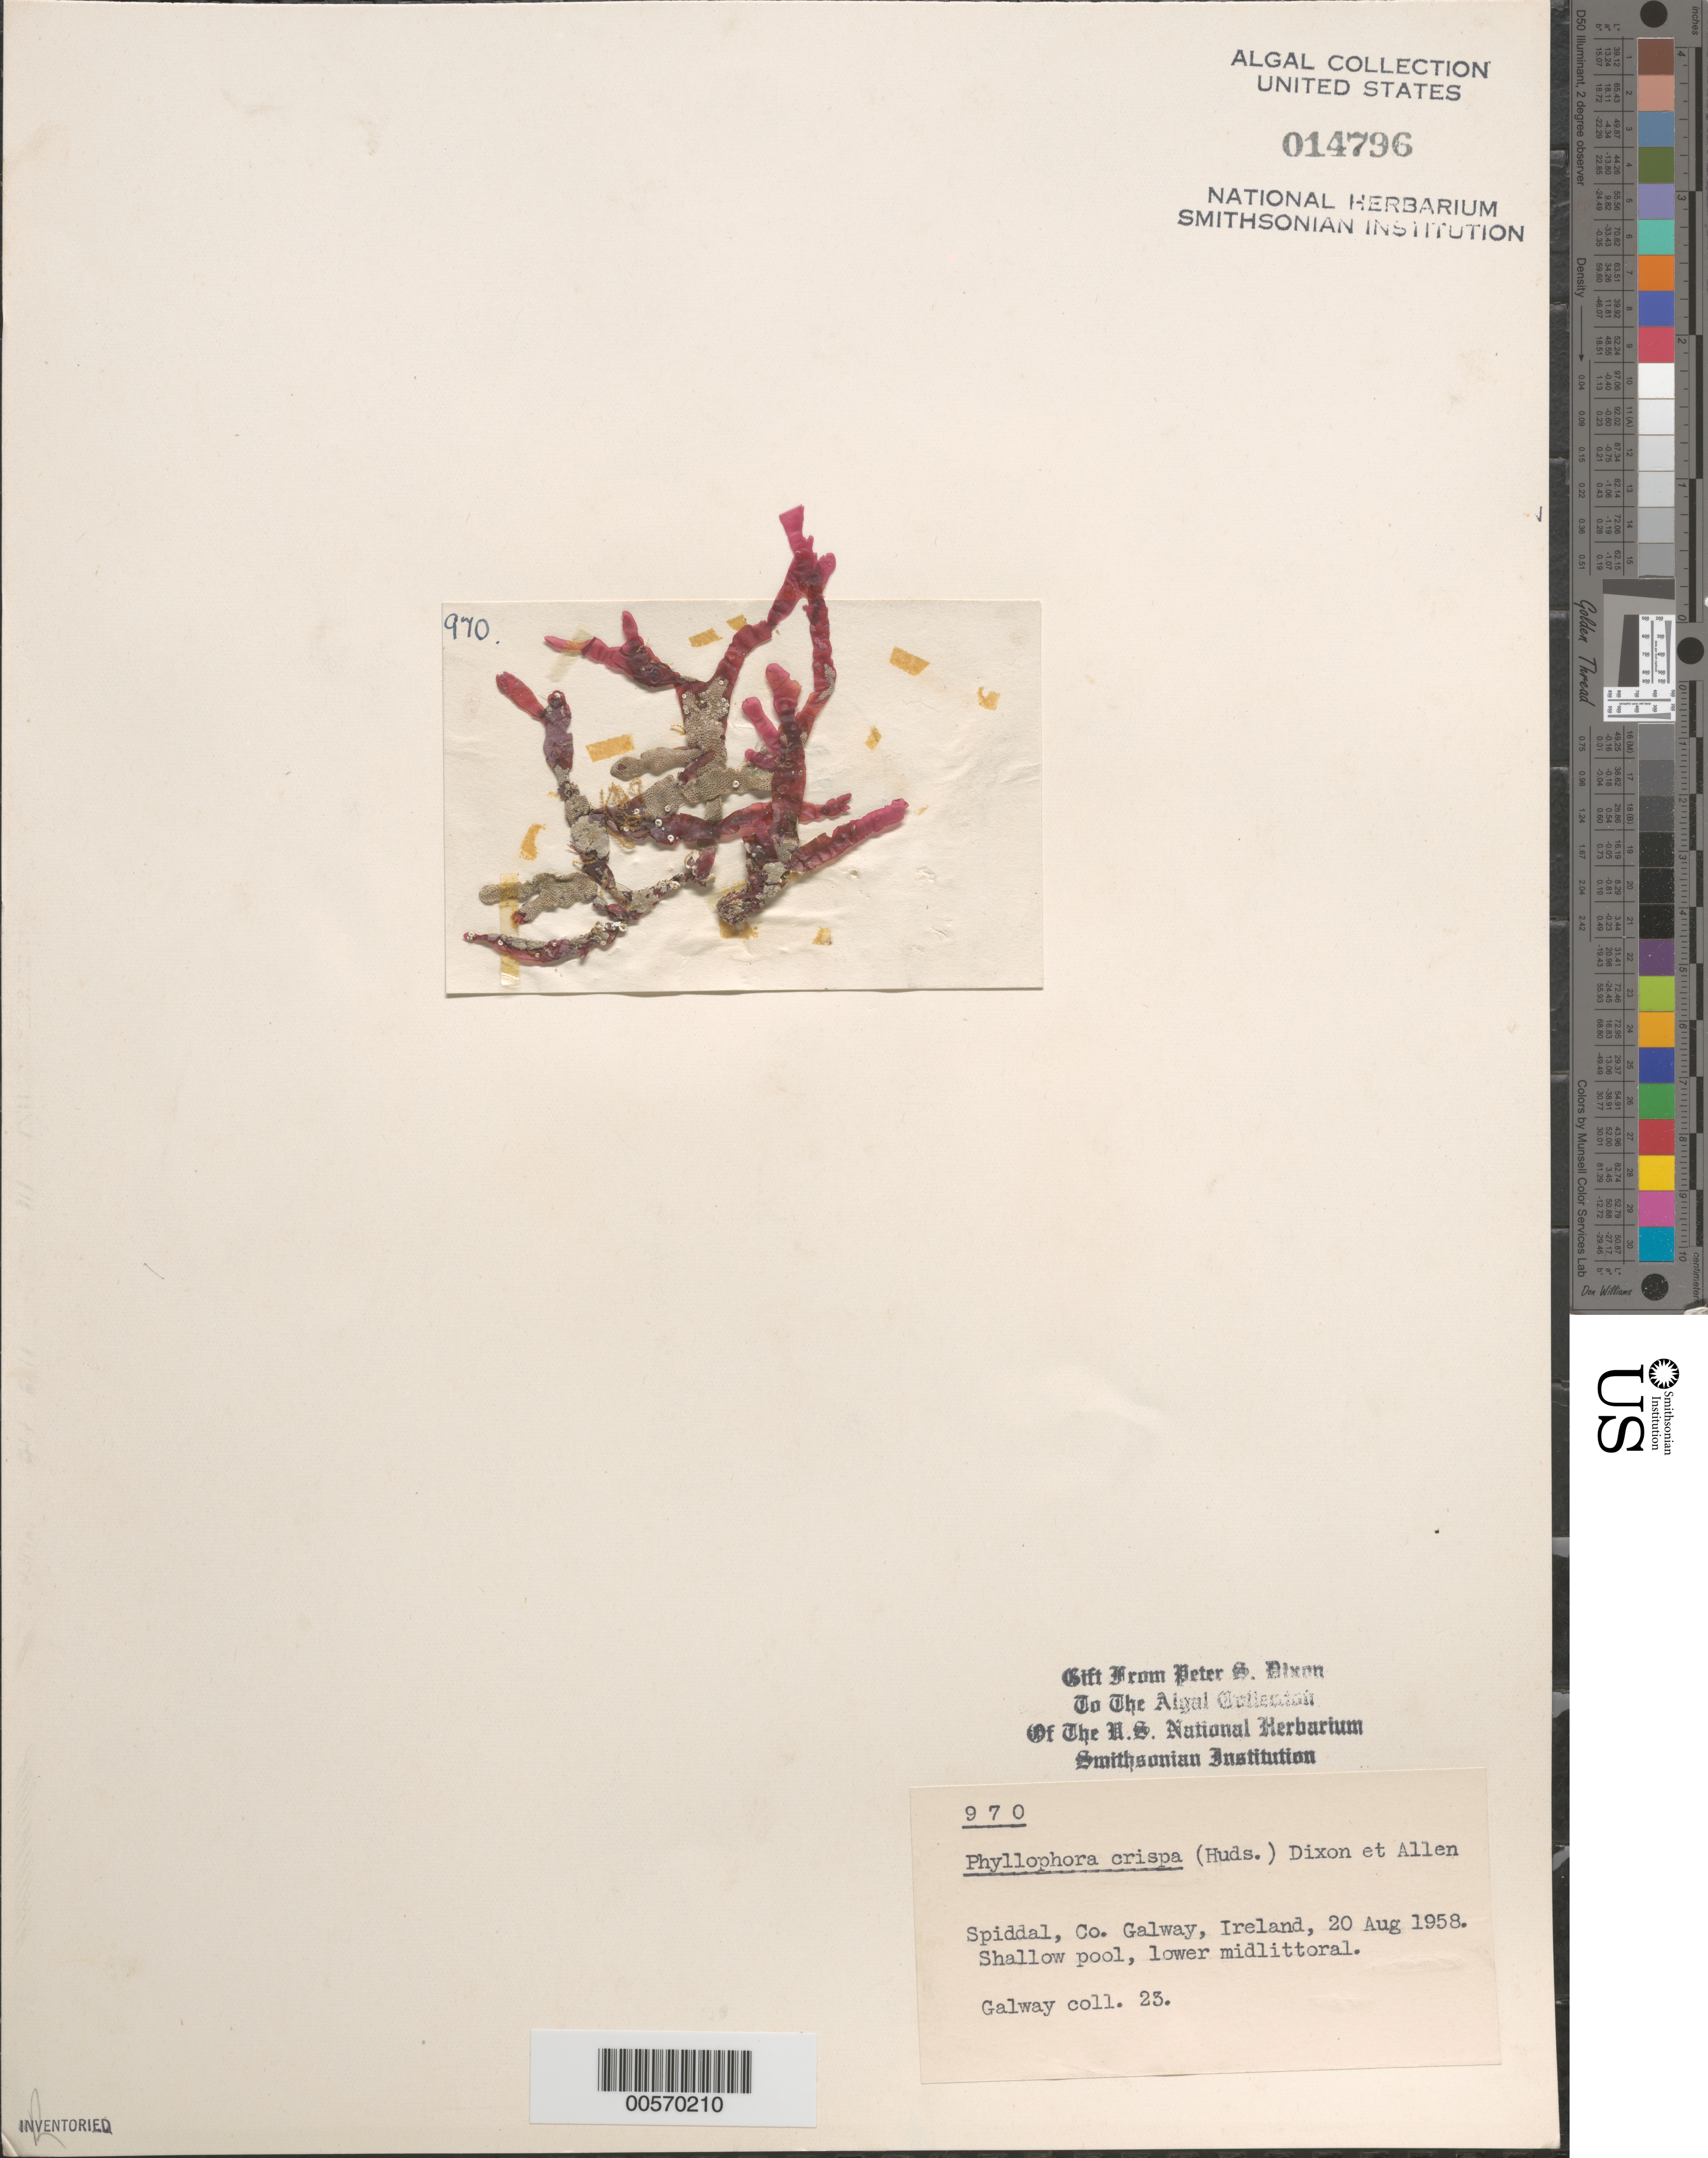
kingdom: Plantae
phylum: Rhodophyta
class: Florideophyceae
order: Gigartinales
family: Phyllophoraceae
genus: Phyllophora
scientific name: Phyllophora crispa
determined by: Dixon, P. S.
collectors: P. S. Dixon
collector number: PSD 970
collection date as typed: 20 Aug 1958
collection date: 1958-08-20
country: Ireland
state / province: Connaught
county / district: Galway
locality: Spiddal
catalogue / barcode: US 14796